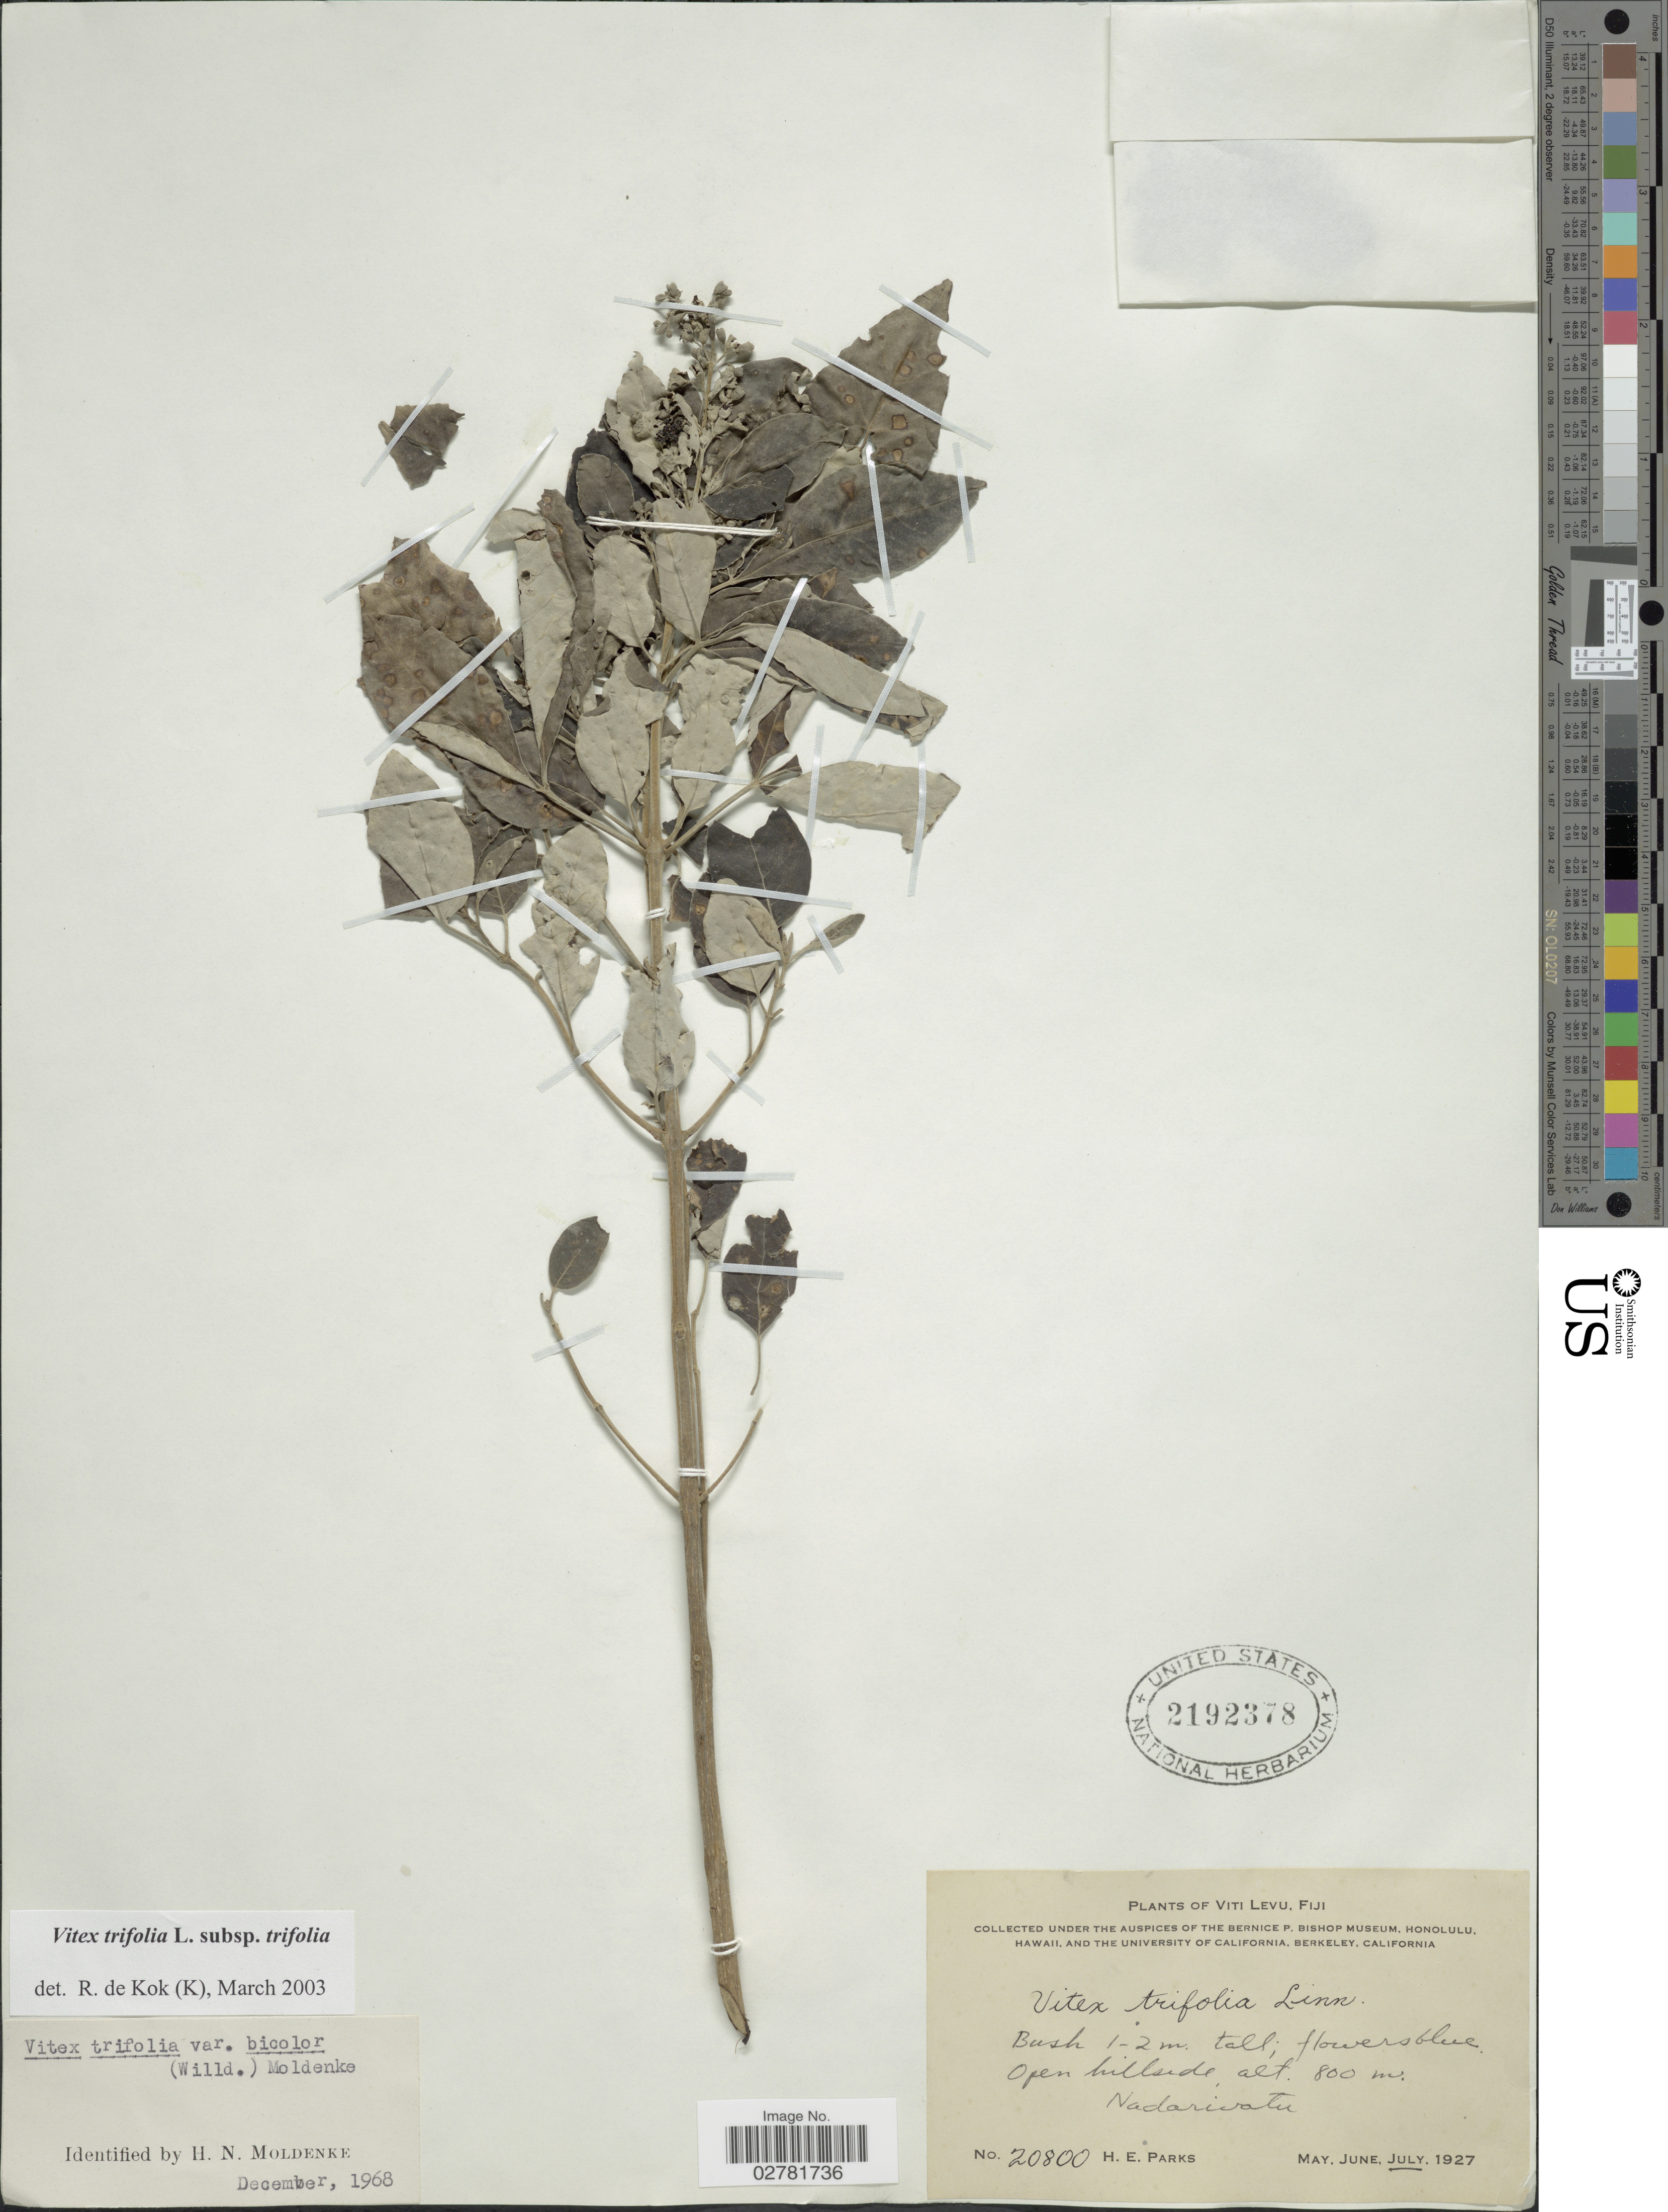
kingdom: Plantae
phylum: Tracheophyta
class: Magnoliopsida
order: Lamiales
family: Lamiaceae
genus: Vitex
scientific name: Vitex trifolia var. trifolia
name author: L.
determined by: Kok, R. de, (K)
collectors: H. E. Parks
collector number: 20800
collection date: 1927-07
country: Fiji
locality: Viti Levu. Open hillside. Nadarivatu.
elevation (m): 800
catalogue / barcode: US 2192378